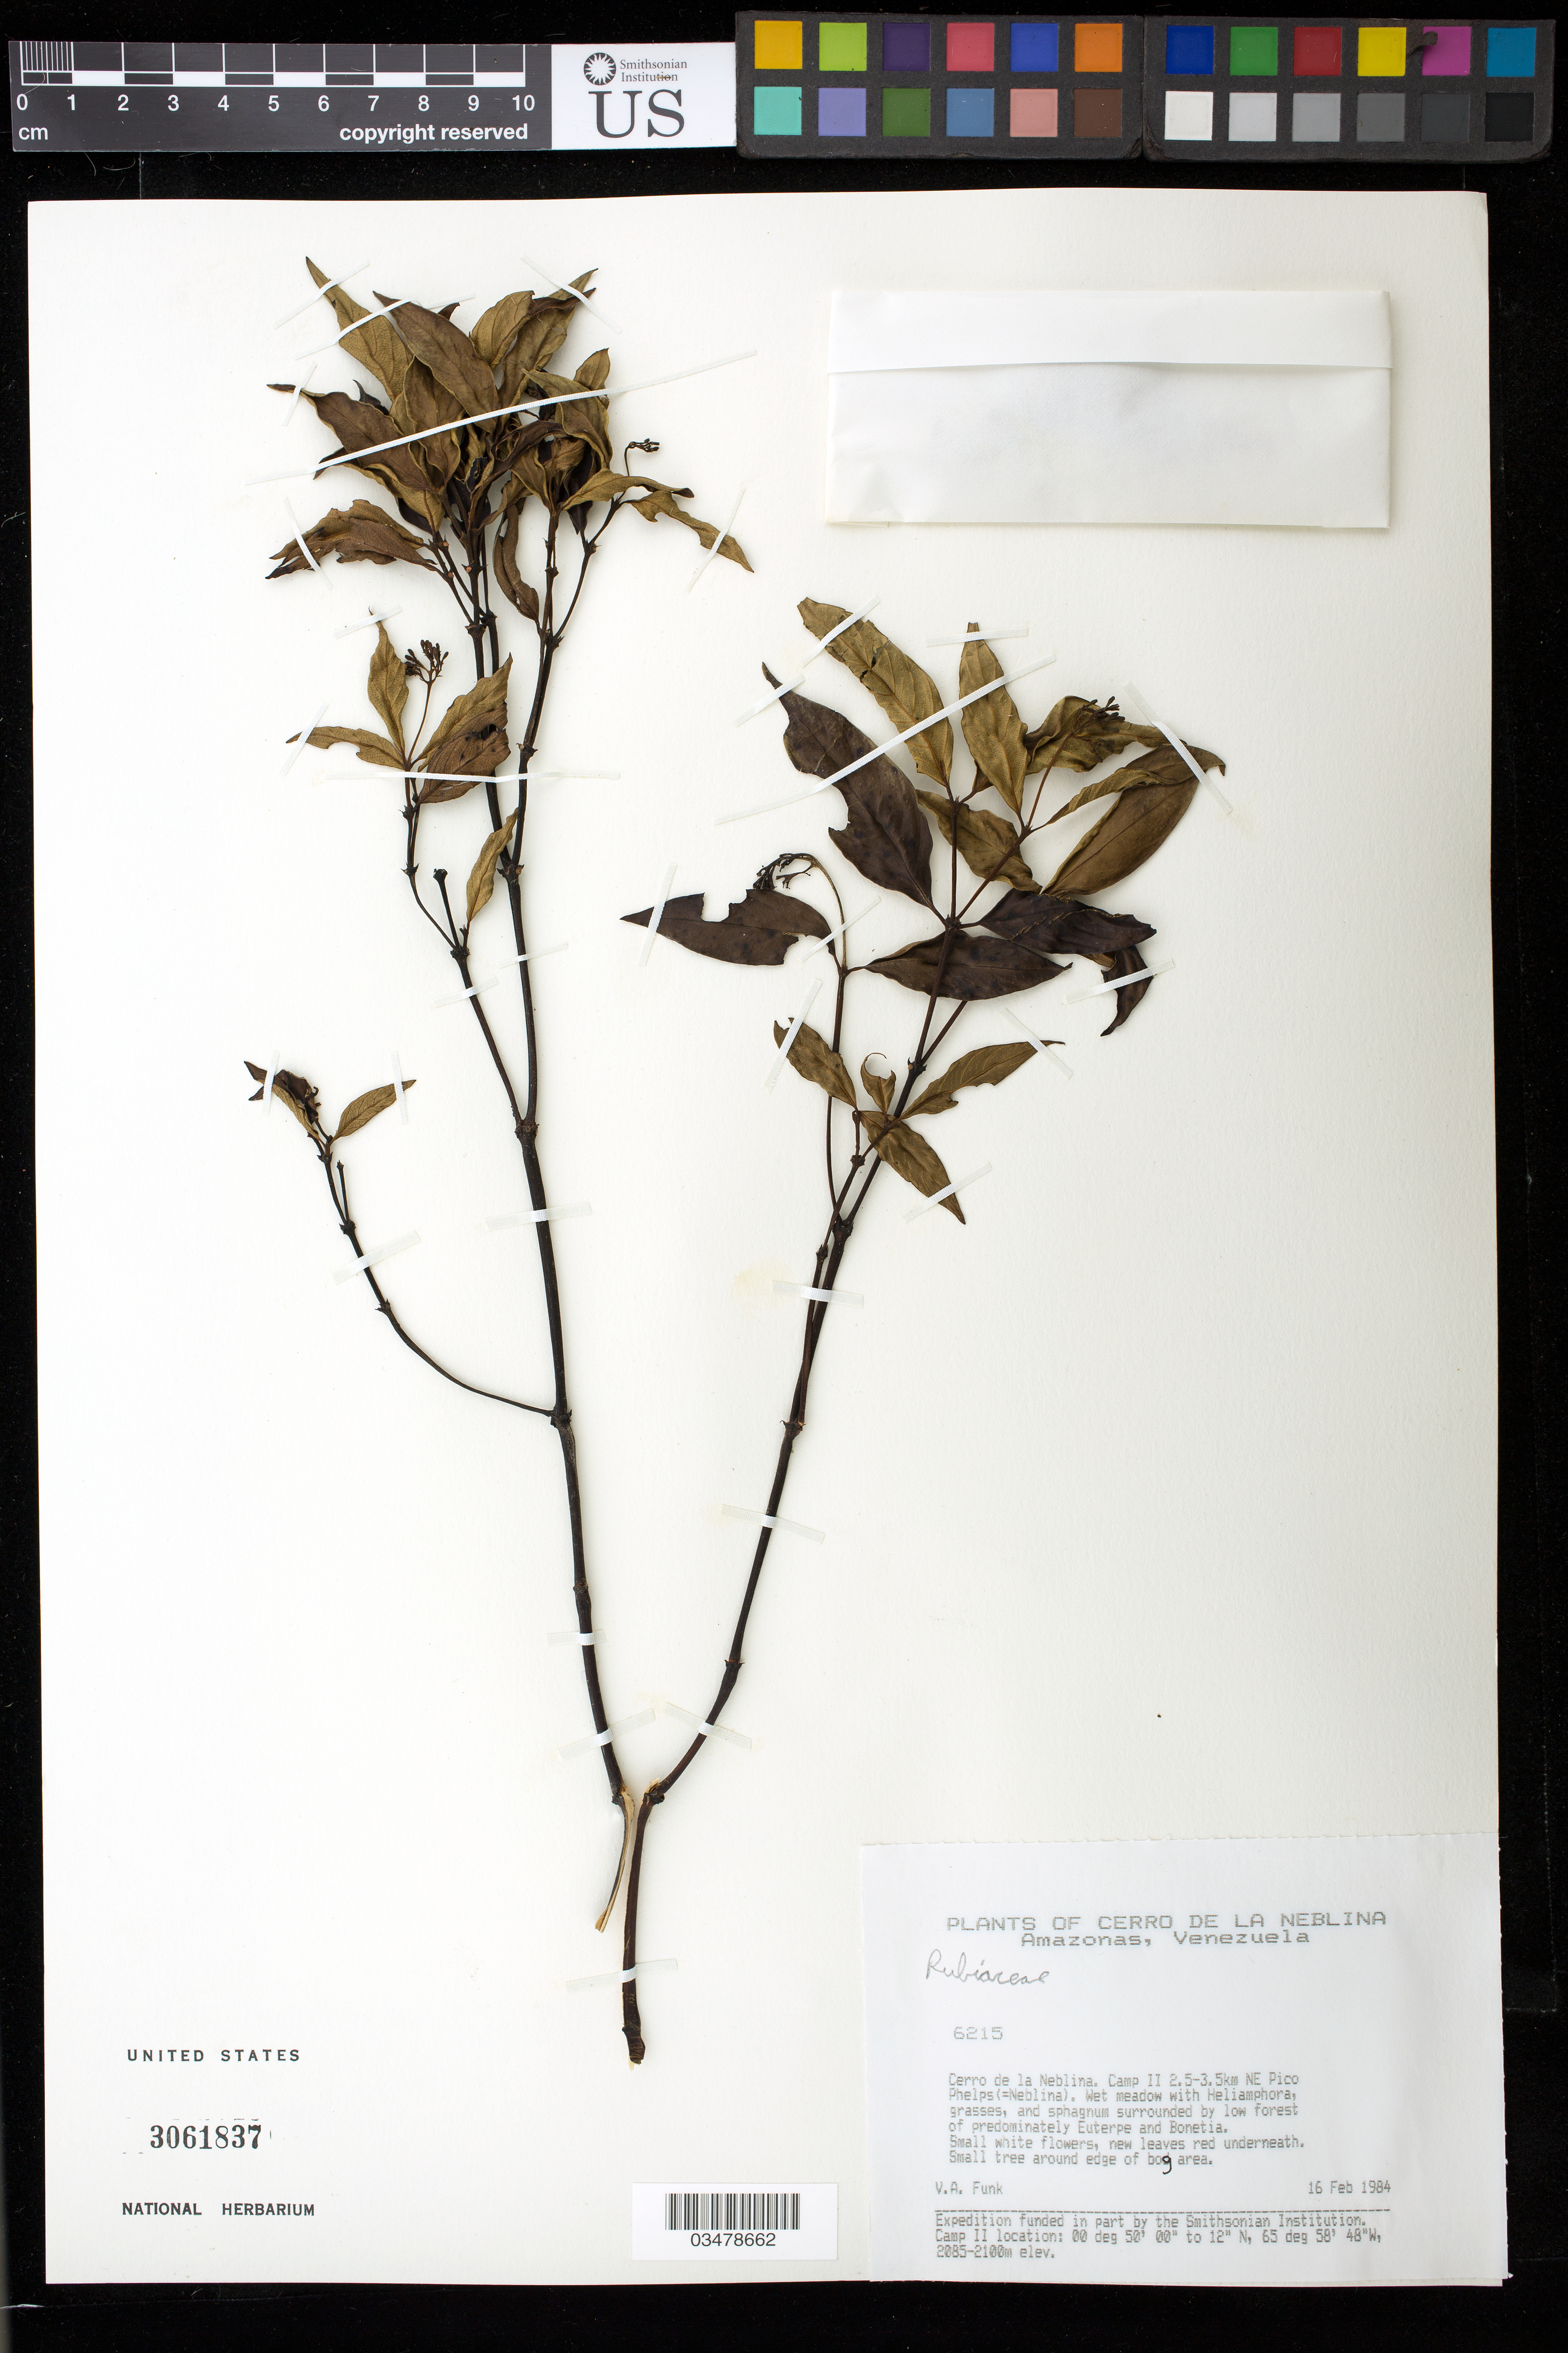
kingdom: Plantae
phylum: Tracheophyta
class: Magnoliopsida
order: Gentianales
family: Rubiaceae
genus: Psychotria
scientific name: Psychotria glandulicalyx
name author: Steyerm.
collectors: V. Funk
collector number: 6215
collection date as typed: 16 Feb1984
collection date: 1984-02-16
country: Venezuela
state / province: Amazonas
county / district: Río Negro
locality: Cerro de la Neblina, Camp II 2.5-3.5 km NE Pico Phelps (=Neblina)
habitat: Wet meadow with Heliamphora, grasses, and sphagnum surrounded by low forest of predominately Euterpe and Bonetia. Around bog area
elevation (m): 2085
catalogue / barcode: US 3061837